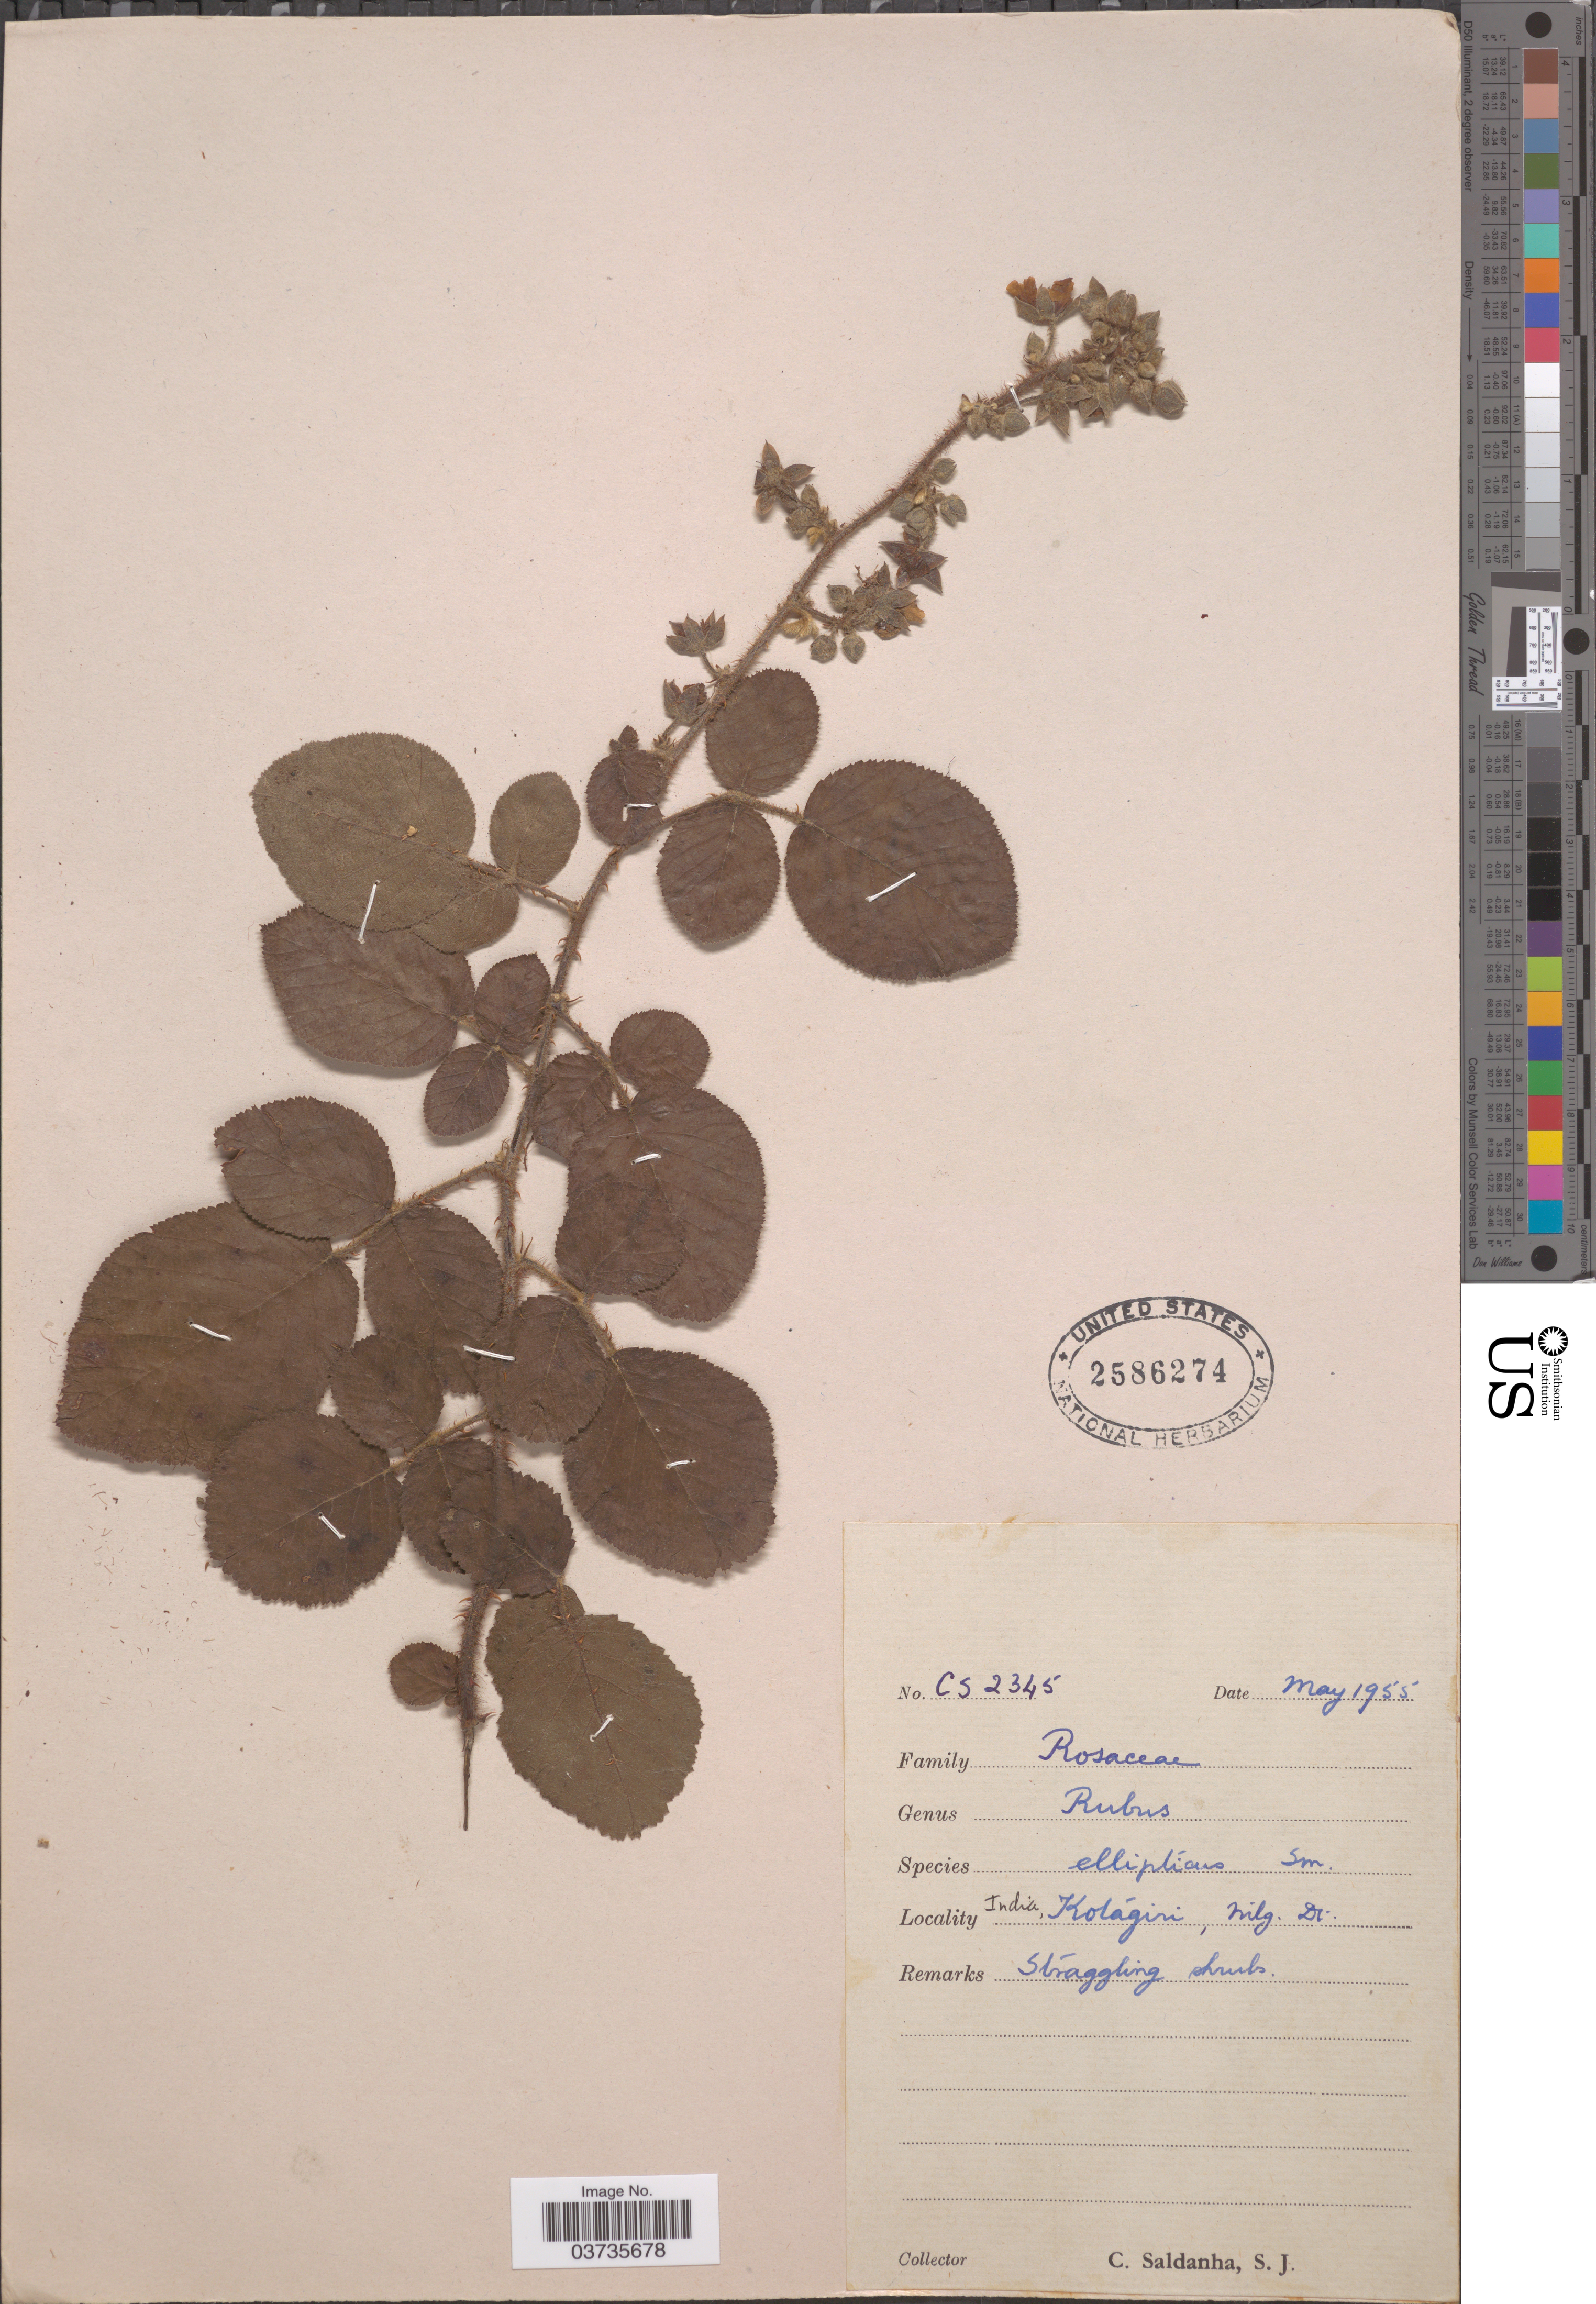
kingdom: Plantae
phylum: Tracheophyta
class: Magnoliopsida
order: Rosales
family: Rosaceae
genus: Rubus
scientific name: Rubus ellipticus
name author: Sm.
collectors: C. Saldanha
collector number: CS2345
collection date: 1955-05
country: India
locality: Kotagiri, Nilg. Dt.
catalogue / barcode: US 2586274